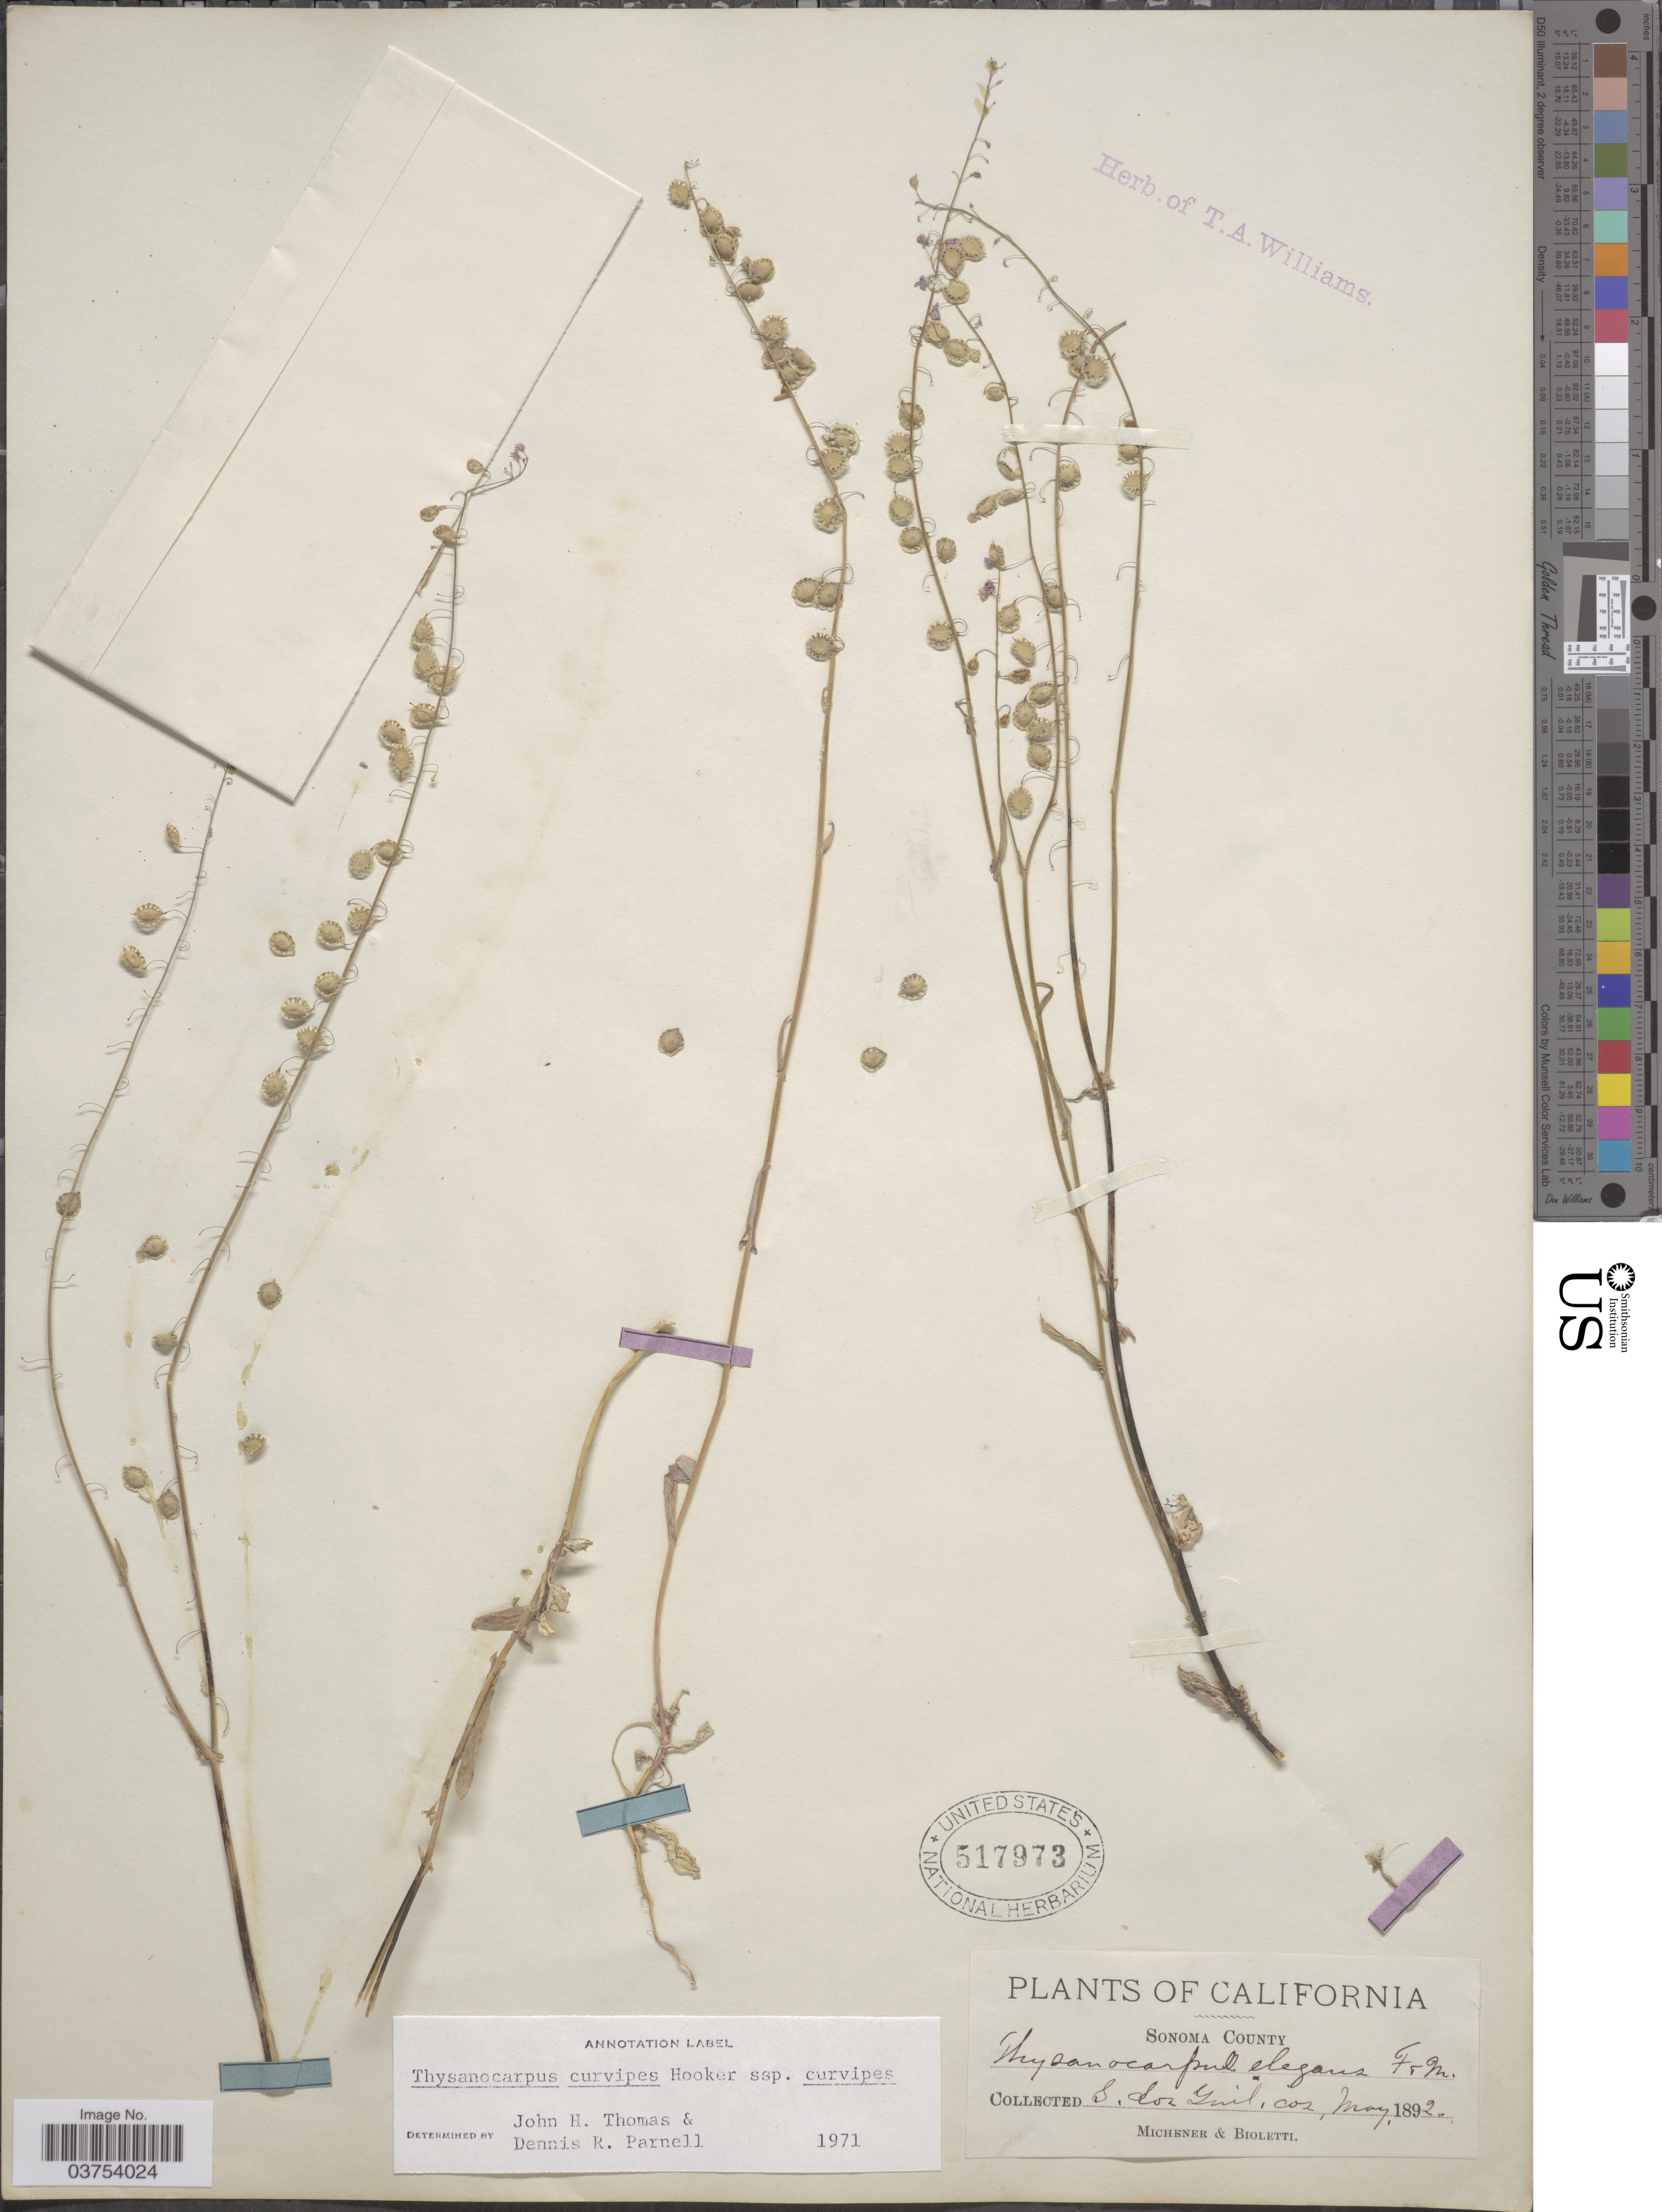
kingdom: Plantae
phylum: Tracheophyta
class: Magnoliopsida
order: Brassicales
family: Brassicaceae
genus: Thysanocarpus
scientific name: Thysanocarpus curvipes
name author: Hook.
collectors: -. Michener & -- Bioletti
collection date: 1892-05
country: United States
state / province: California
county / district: Sonoma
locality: Sonoma County. S. Los Guilicos.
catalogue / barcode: US 517973